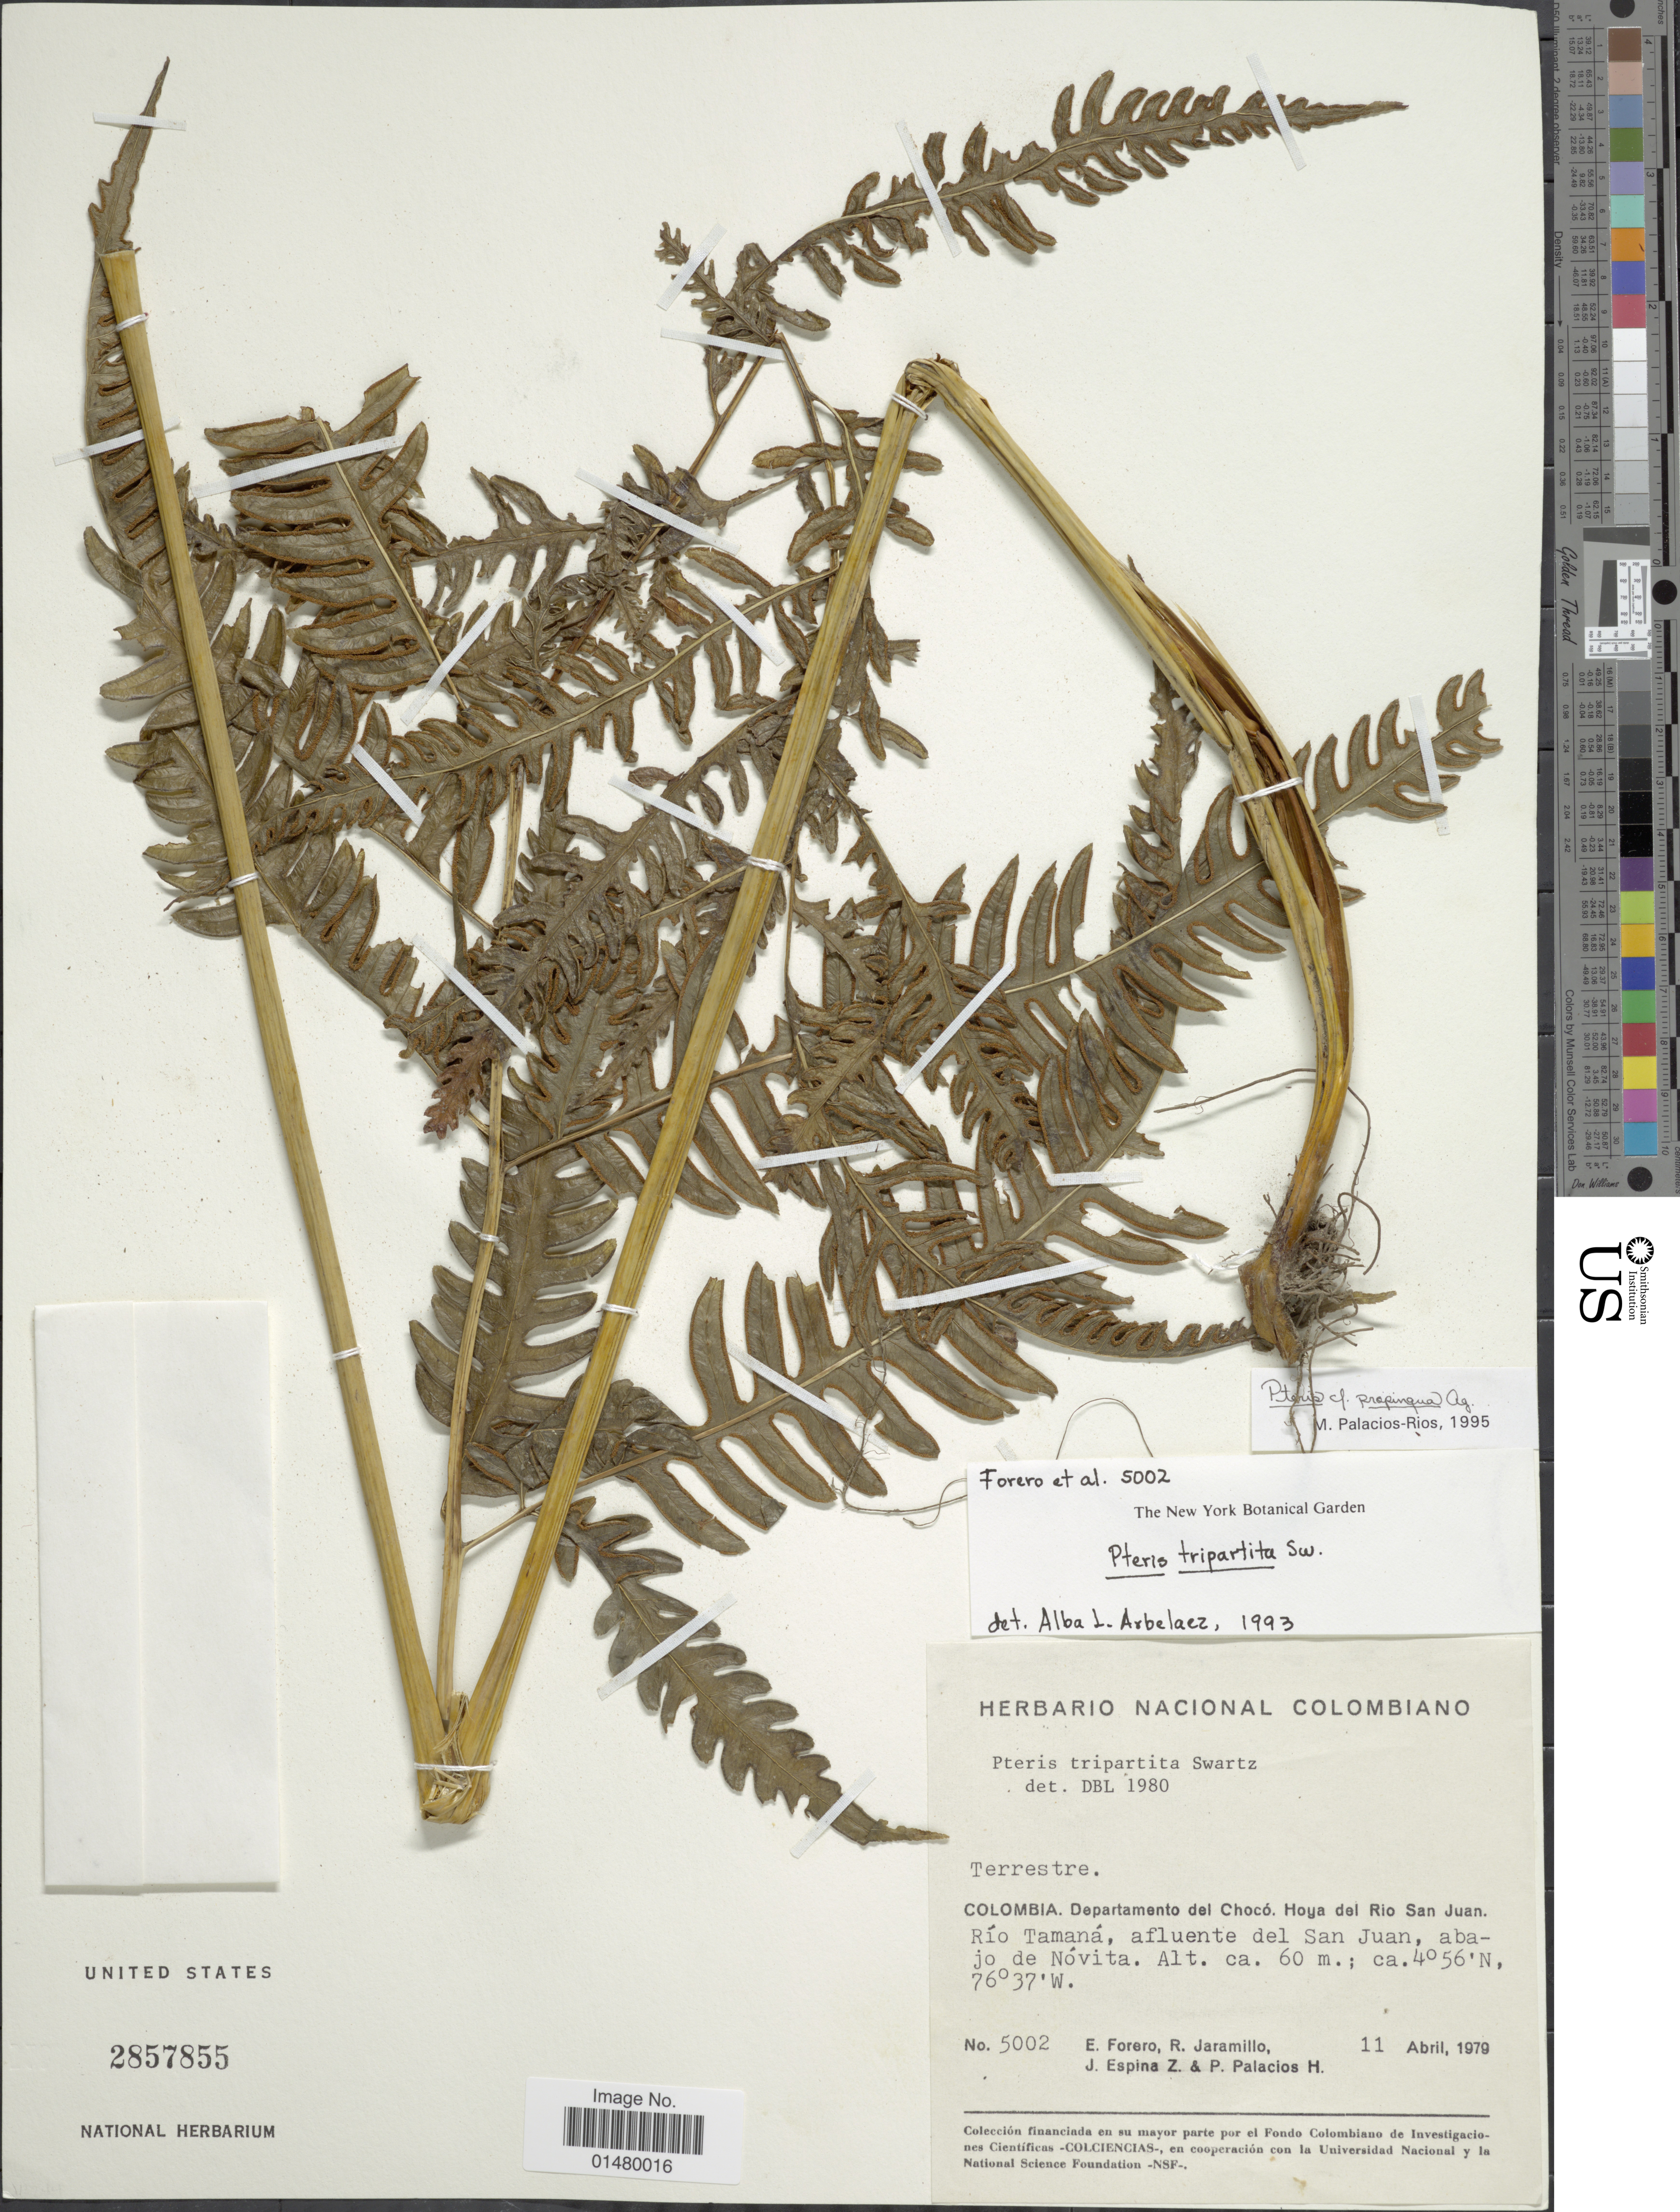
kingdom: Plantae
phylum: Tracheophyta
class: Polypodiopsida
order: Polypodiales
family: Pteridaceae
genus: Pteris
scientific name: Pteris tripartita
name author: Sw.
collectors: E. Forero, R. Jaramillo M., J. Espina Z. & P. Palacios H.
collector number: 5002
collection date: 1979-04-11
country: Colombia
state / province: Chocó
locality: Departamento del Choco. Hoya del Rio San Juan. Rio Tamana, afluente del San Juan, abajo de Novita.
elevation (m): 60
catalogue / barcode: US 2857855